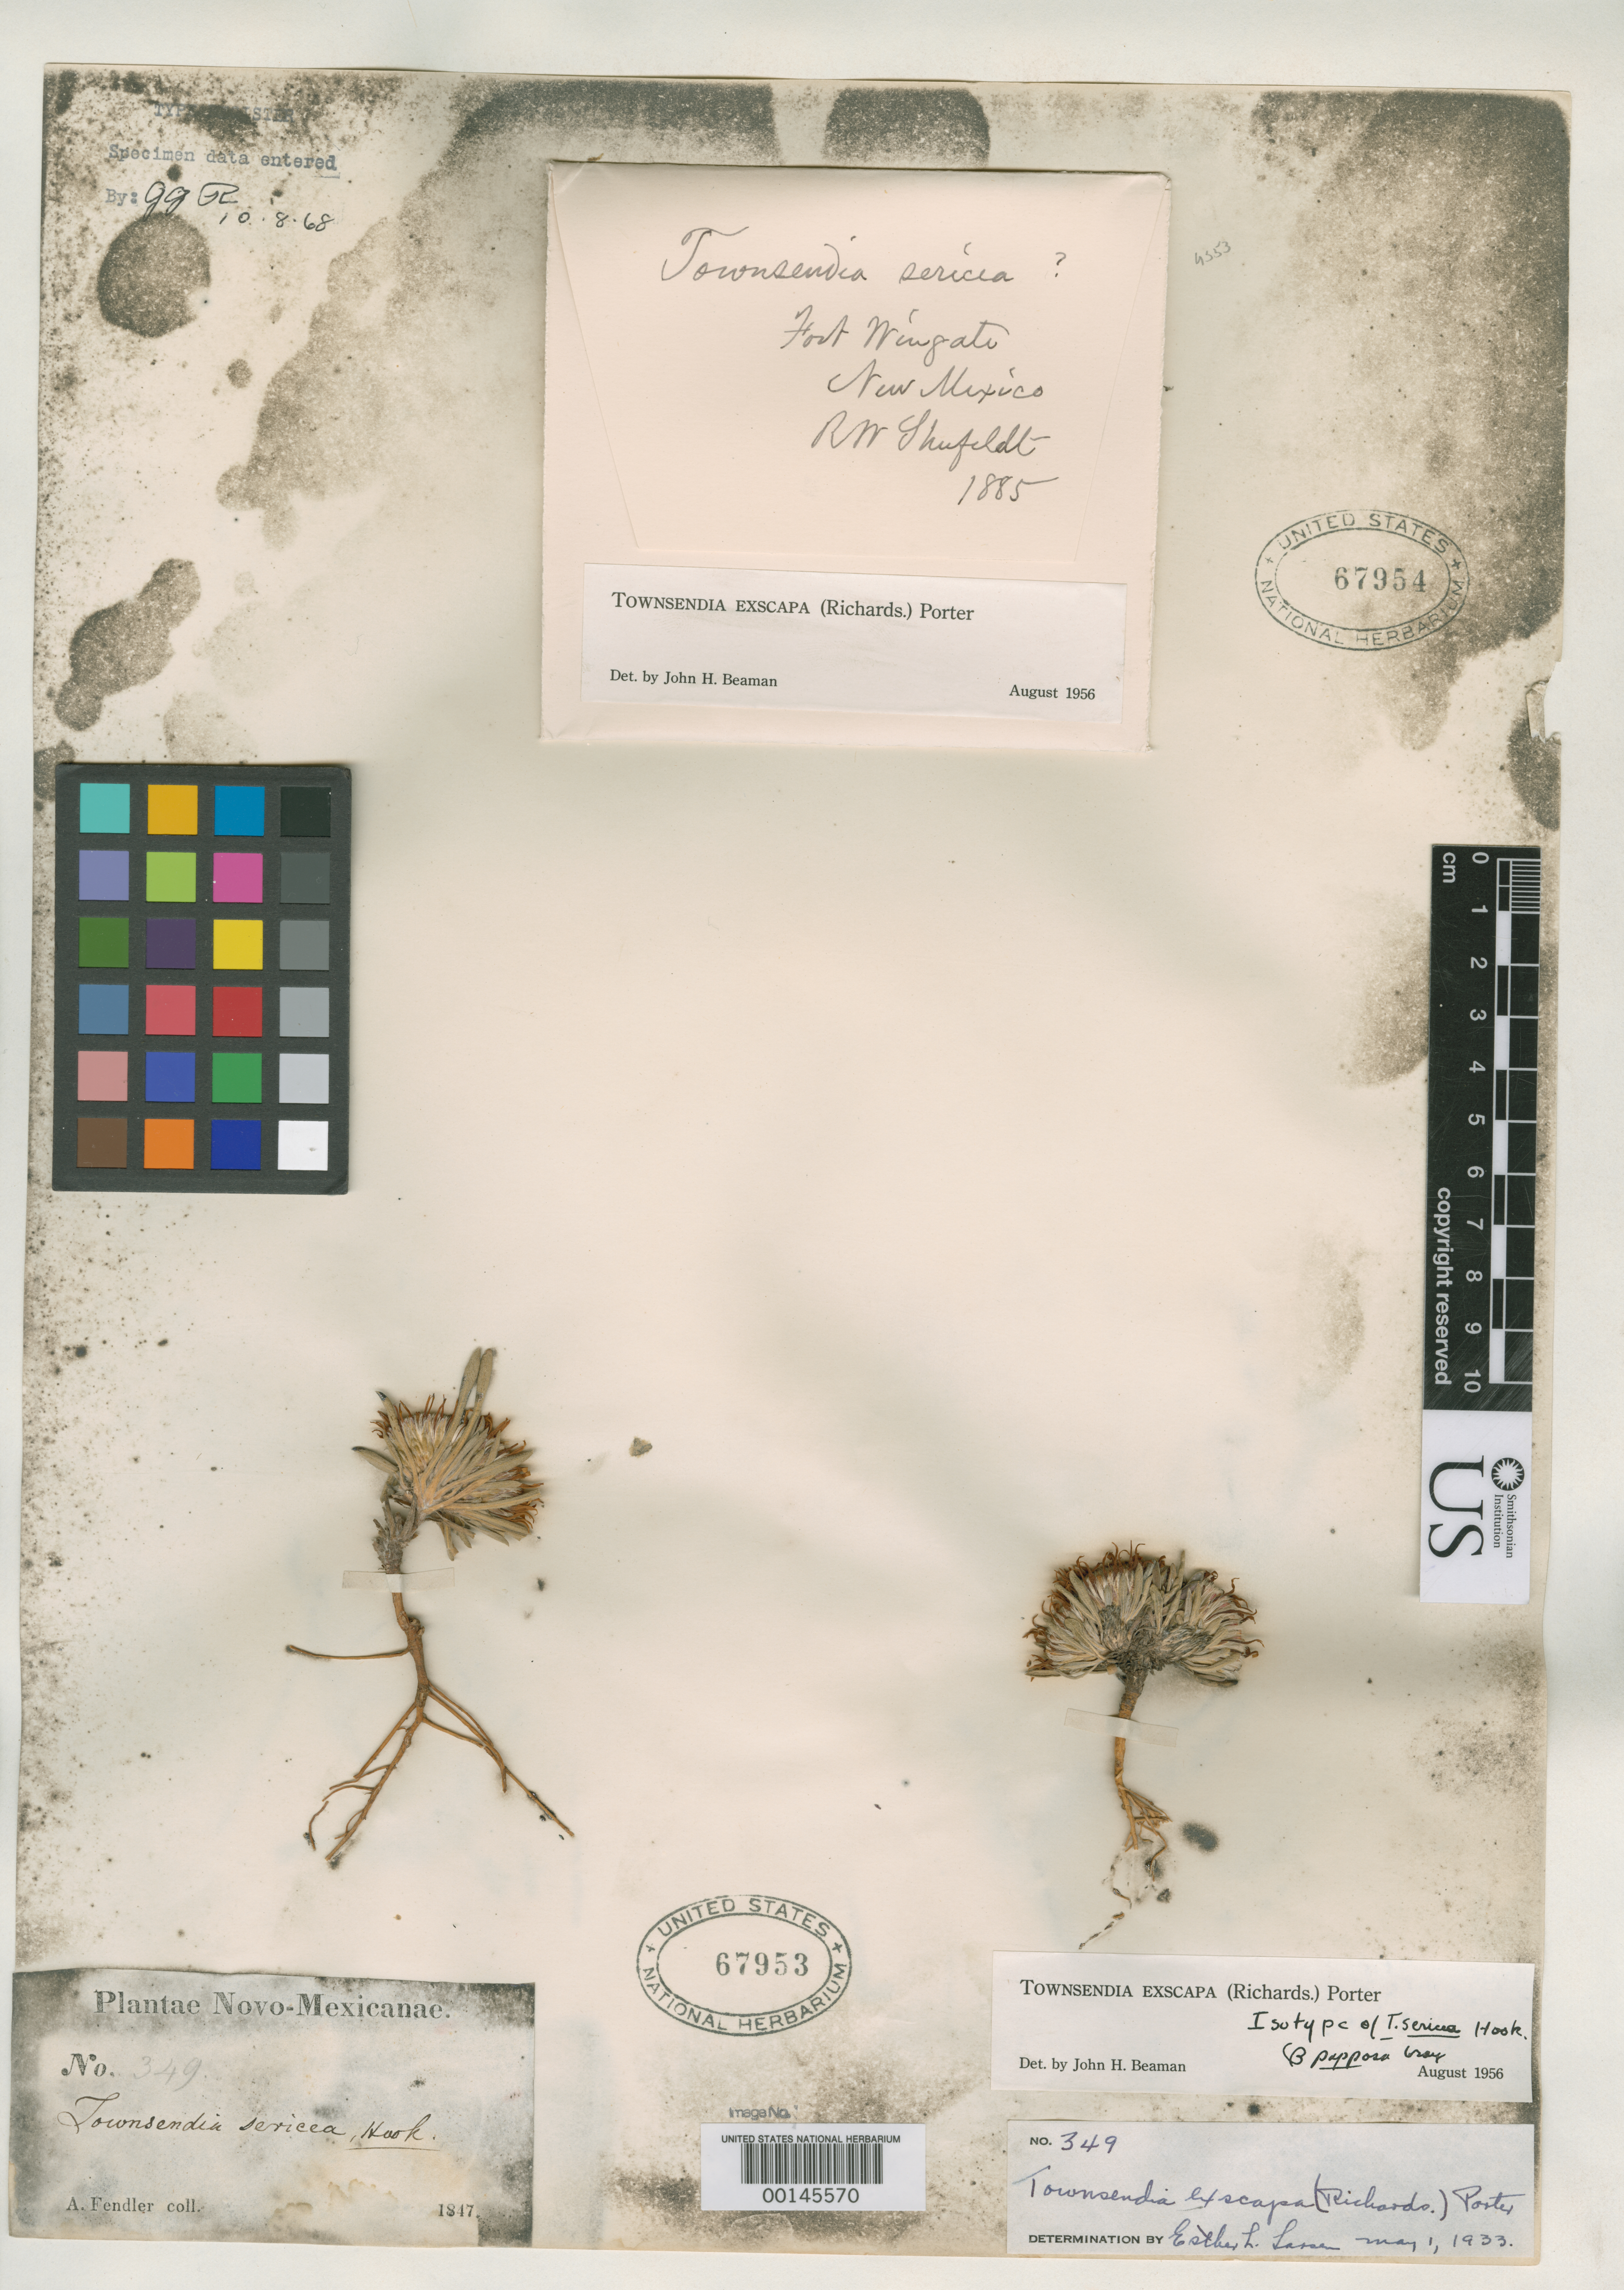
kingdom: Plantae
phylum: Tracheophyta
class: Magnoliopsida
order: Asterales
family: Asteraceae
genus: Townsendia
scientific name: Townsendia sericea var. papposa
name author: A. Gray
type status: Isotype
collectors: A. Fendler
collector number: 349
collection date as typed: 1847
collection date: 1847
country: United States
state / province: New Mexico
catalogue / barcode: US 67953